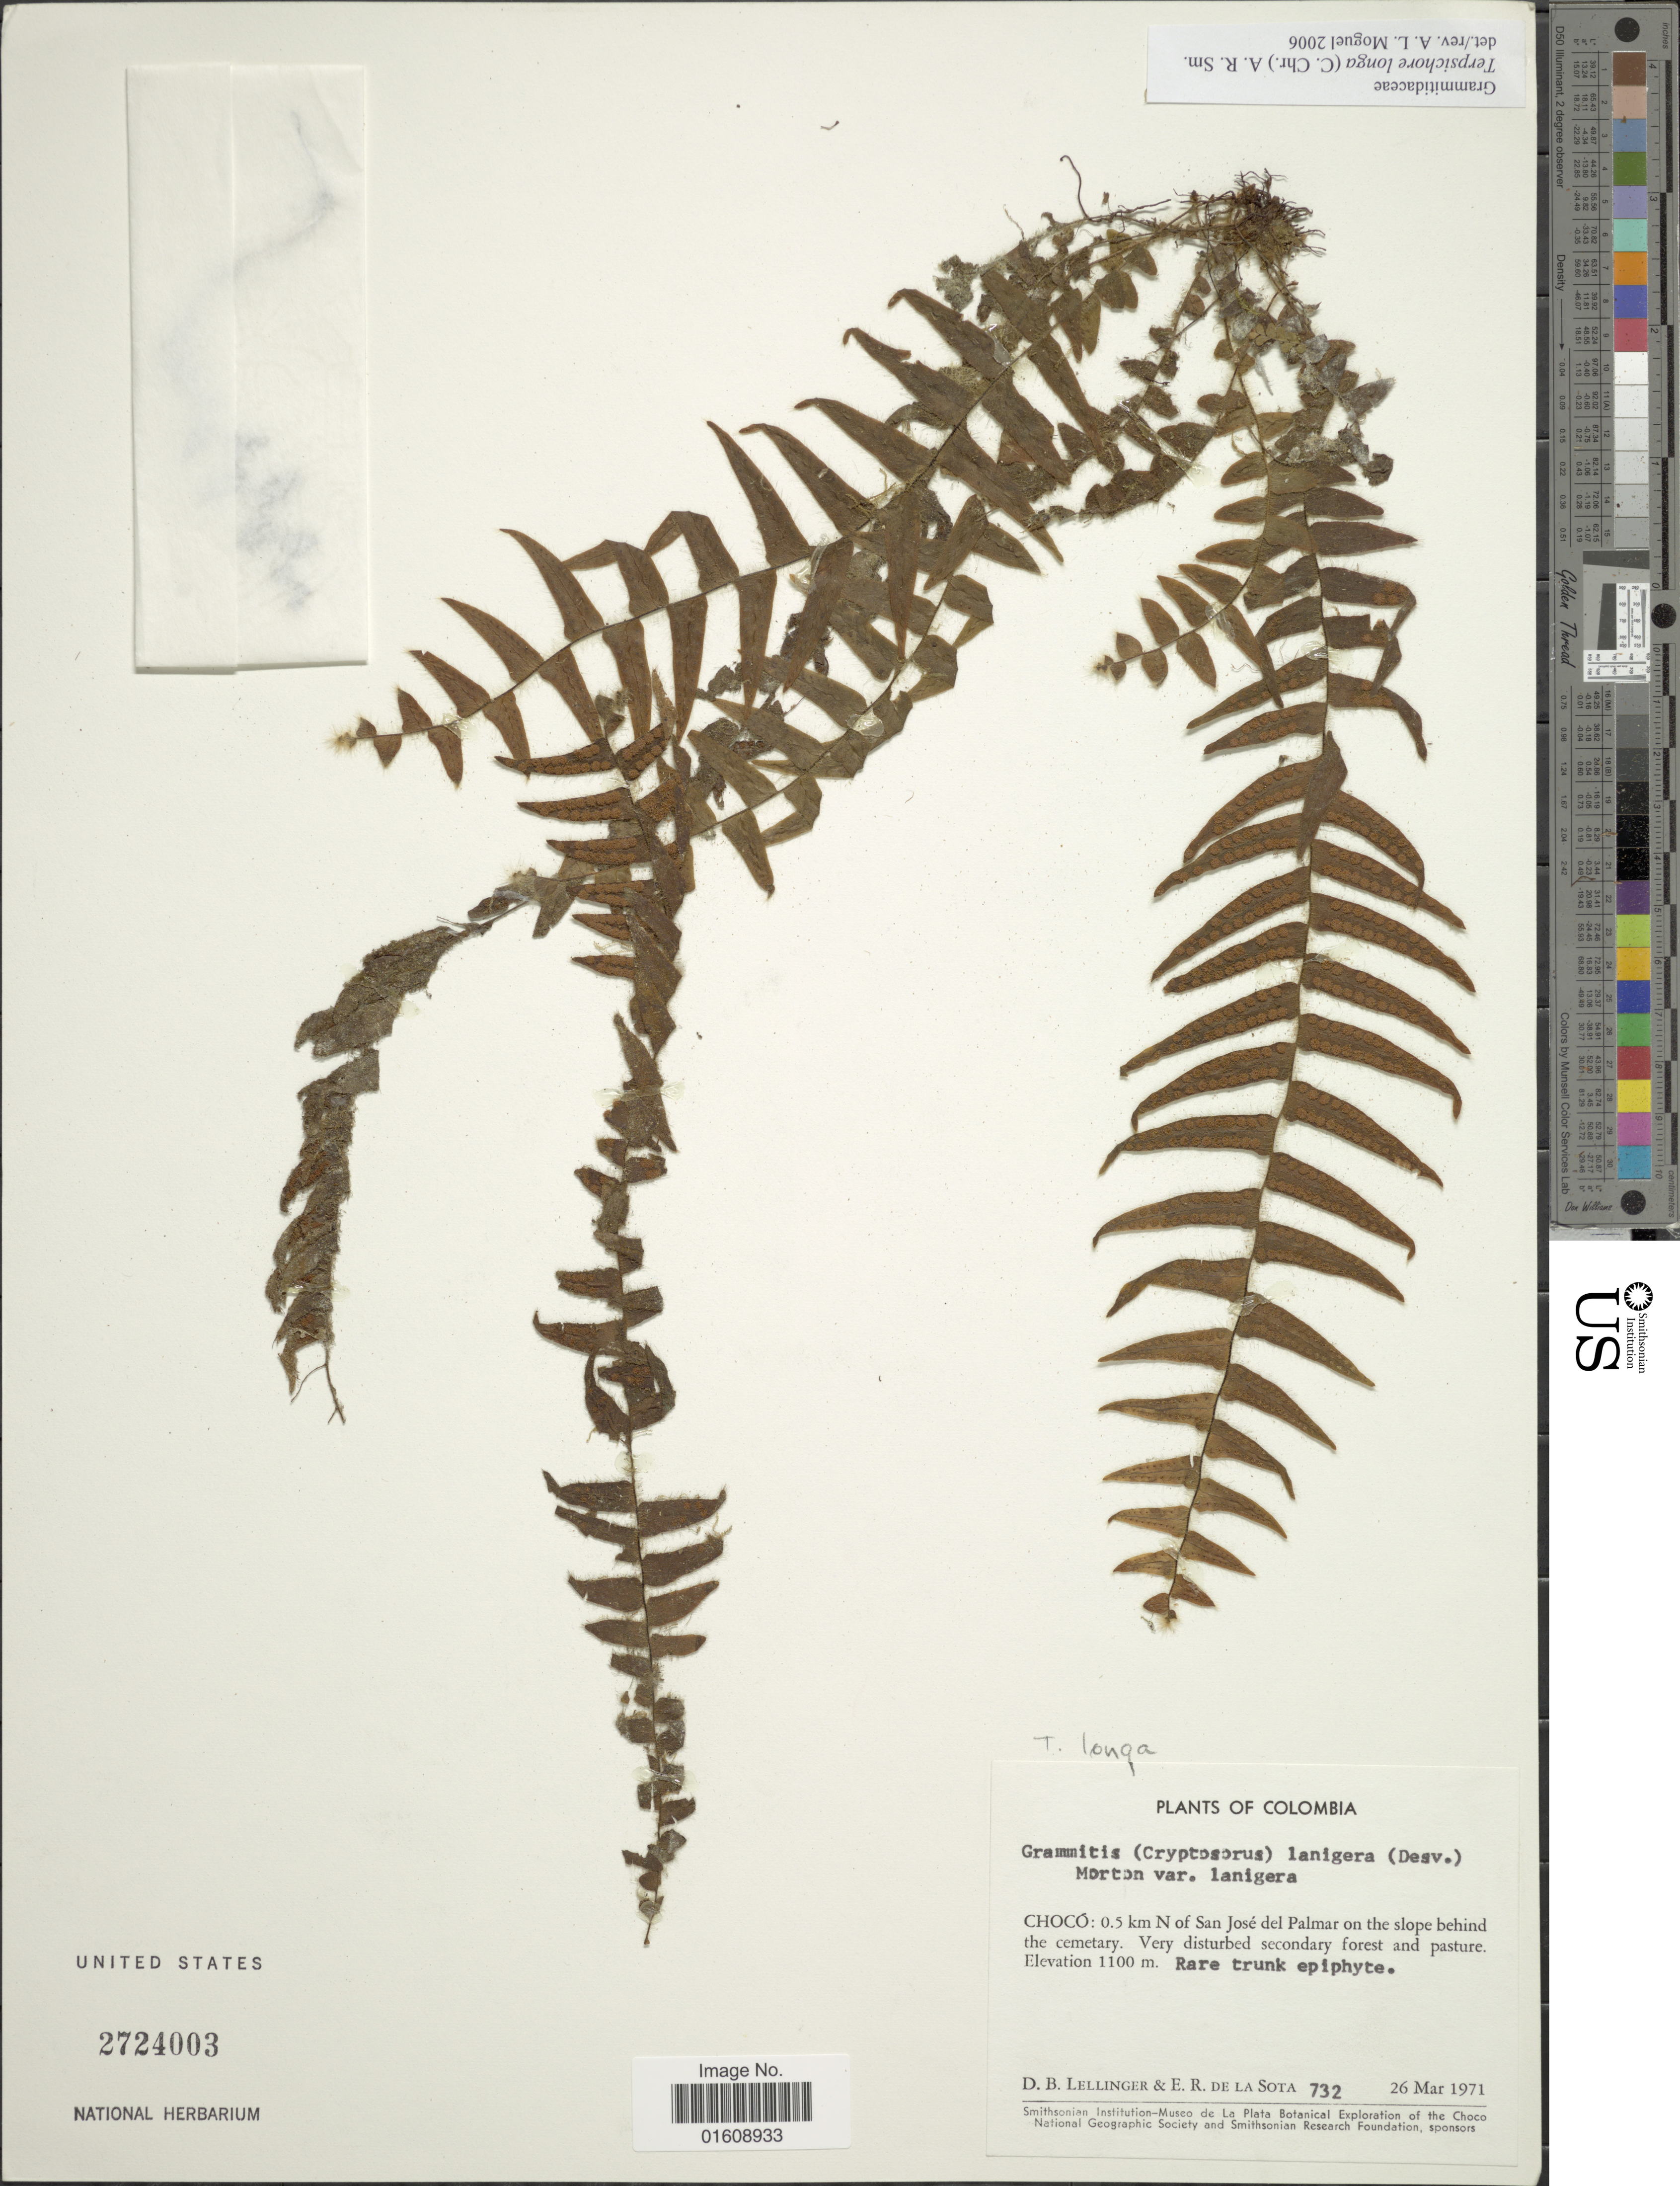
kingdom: Plantae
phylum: Tracheophyta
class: Polypodiopsida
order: Polypodiales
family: Polypodiaceae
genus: Alansmia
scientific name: Alansmia longa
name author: (C. Chr.) Moguel & M. Kessler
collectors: D. B. Lellinger & E. R. de la Sota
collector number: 732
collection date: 1971-03-26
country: Colombia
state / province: Chocó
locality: Colombia, Chocó: 0.5 km N of San José del palmar on the slope behind the cemetary.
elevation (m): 1100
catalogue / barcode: US 2724003